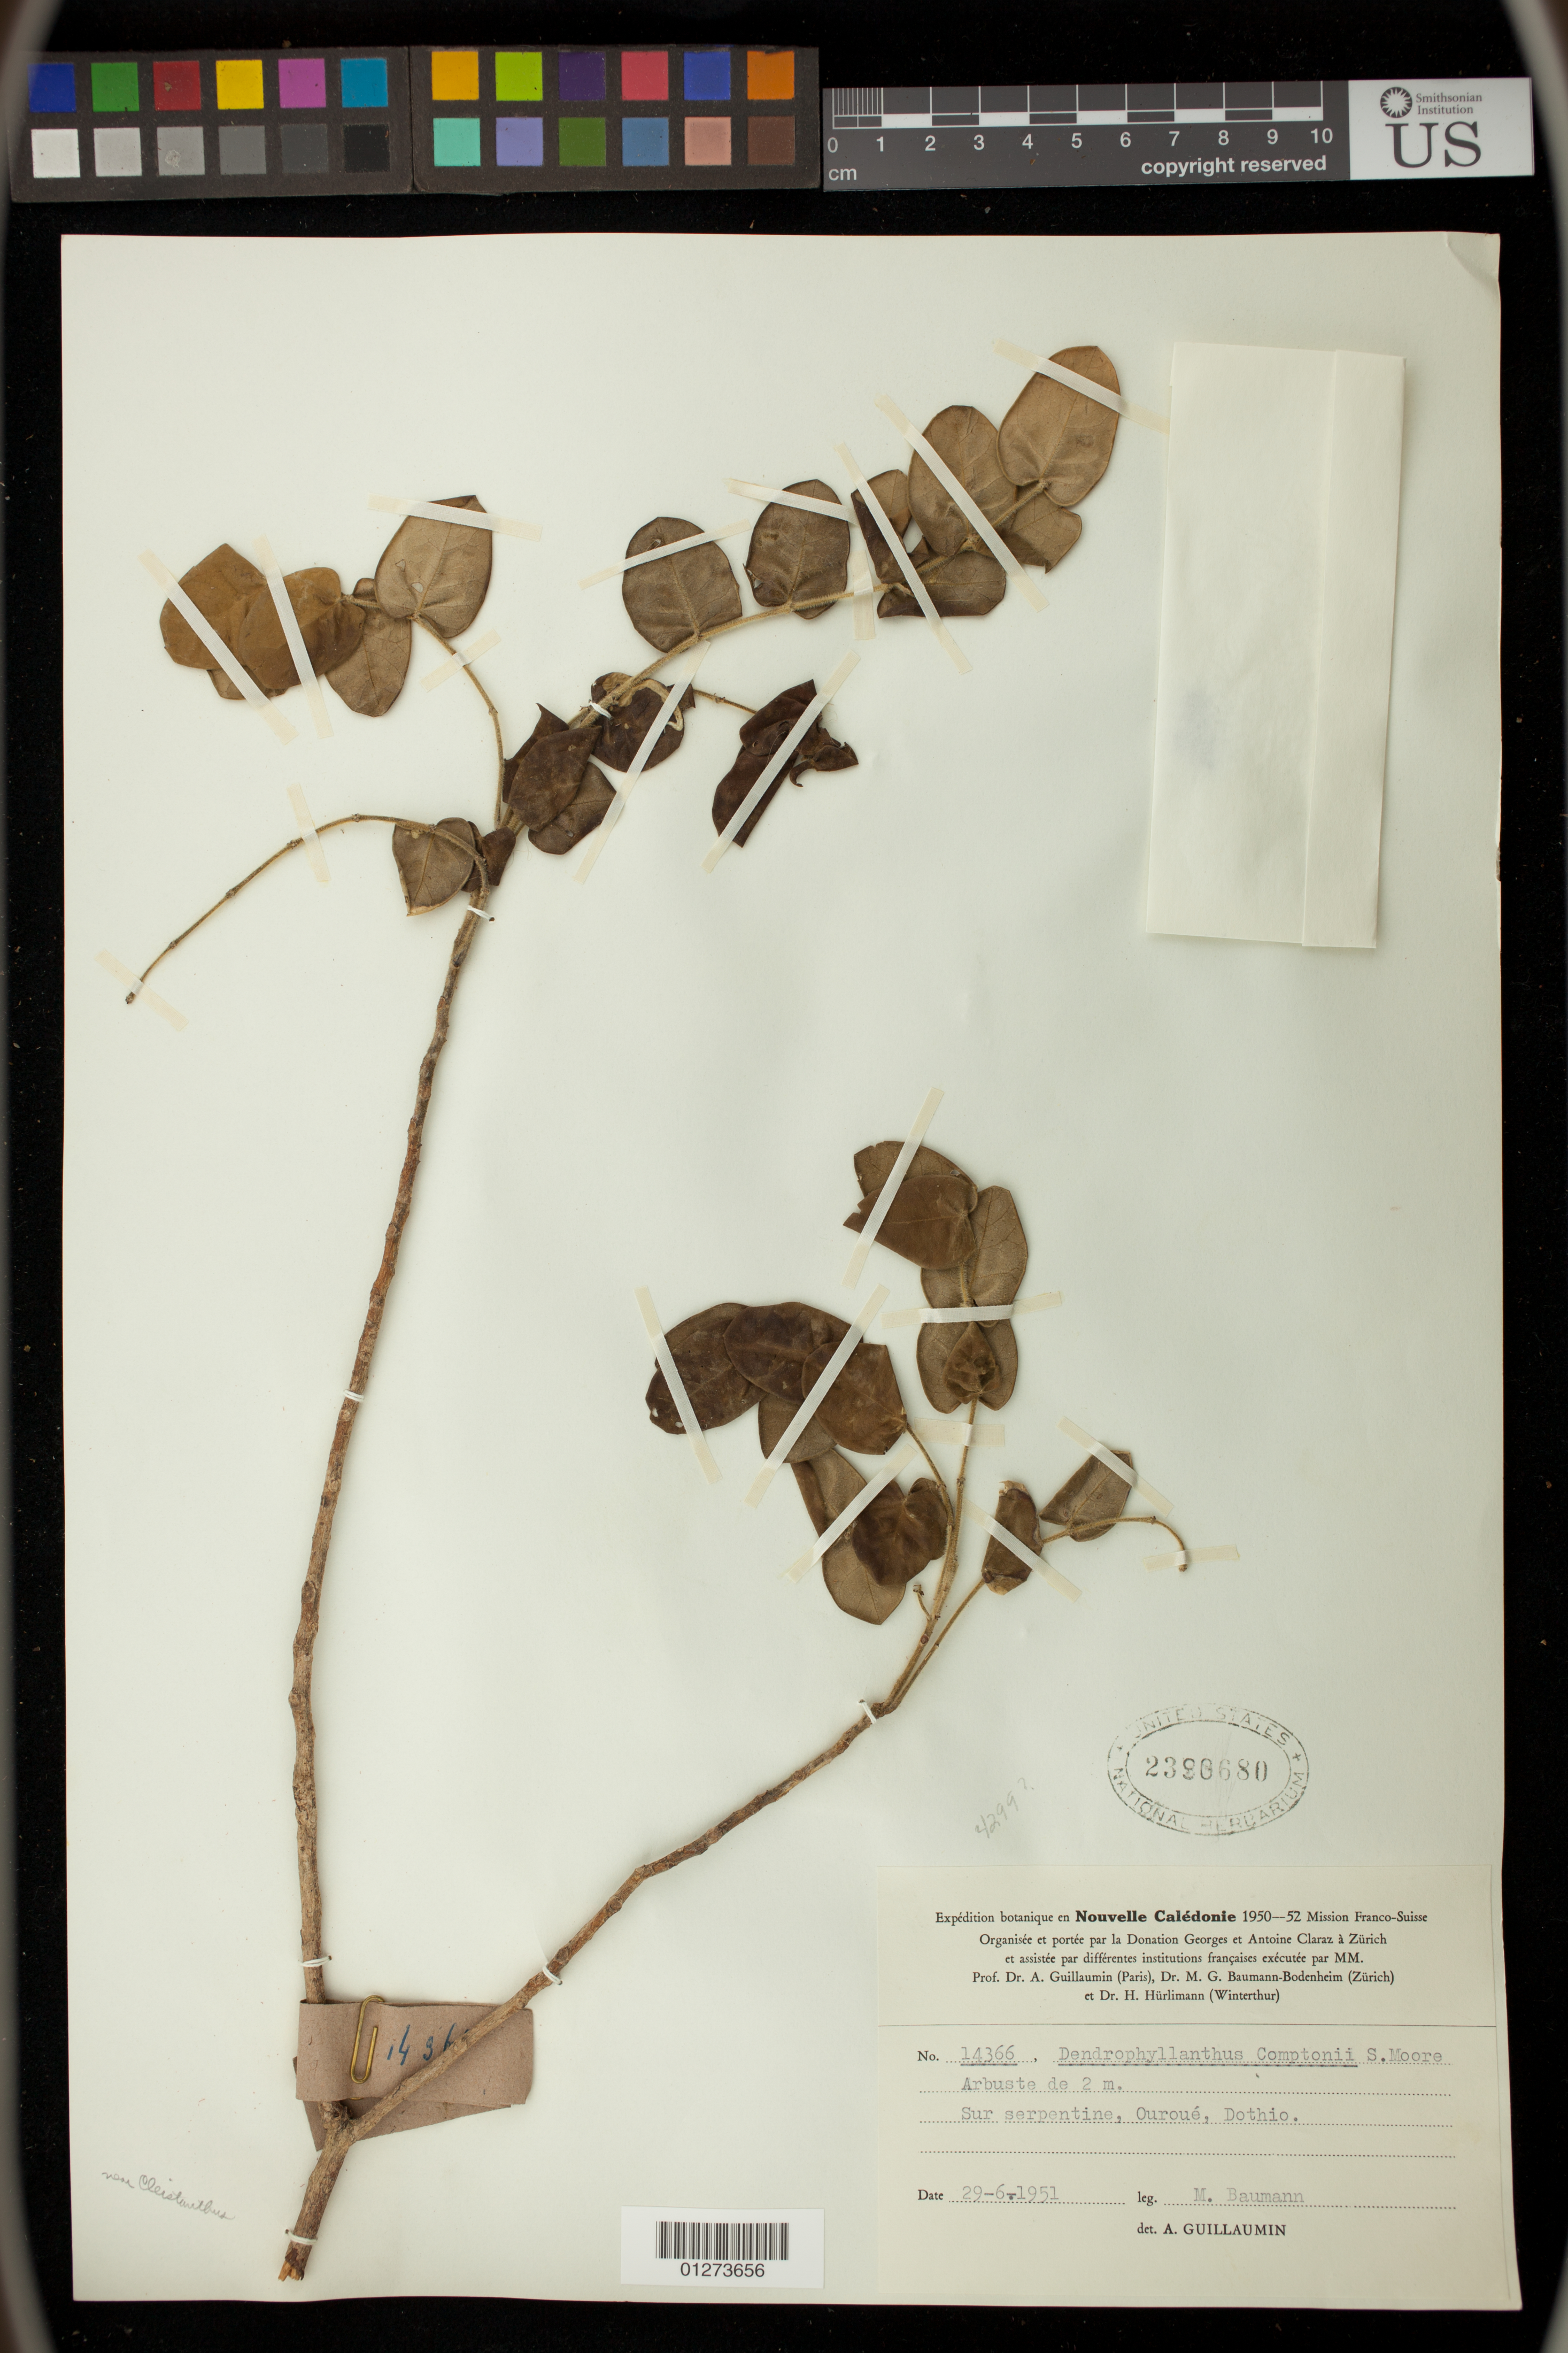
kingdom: Plantae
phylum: Tracheophyta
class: Magnoliopsida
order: Malpighiales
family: Phyllanthaceae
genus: Phyllanthus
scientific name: Phyllanthus moorei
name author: M. Schmid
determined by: (US) Smithsonian Institution - National Museum of Natural History - Department of Botany (UNITED STATES)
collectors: M. Baumann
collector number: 14366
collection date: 1951-06-29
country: New Caledonia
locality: Sur serpentine, Ouroue, Dothio.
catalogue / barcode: US 2390680